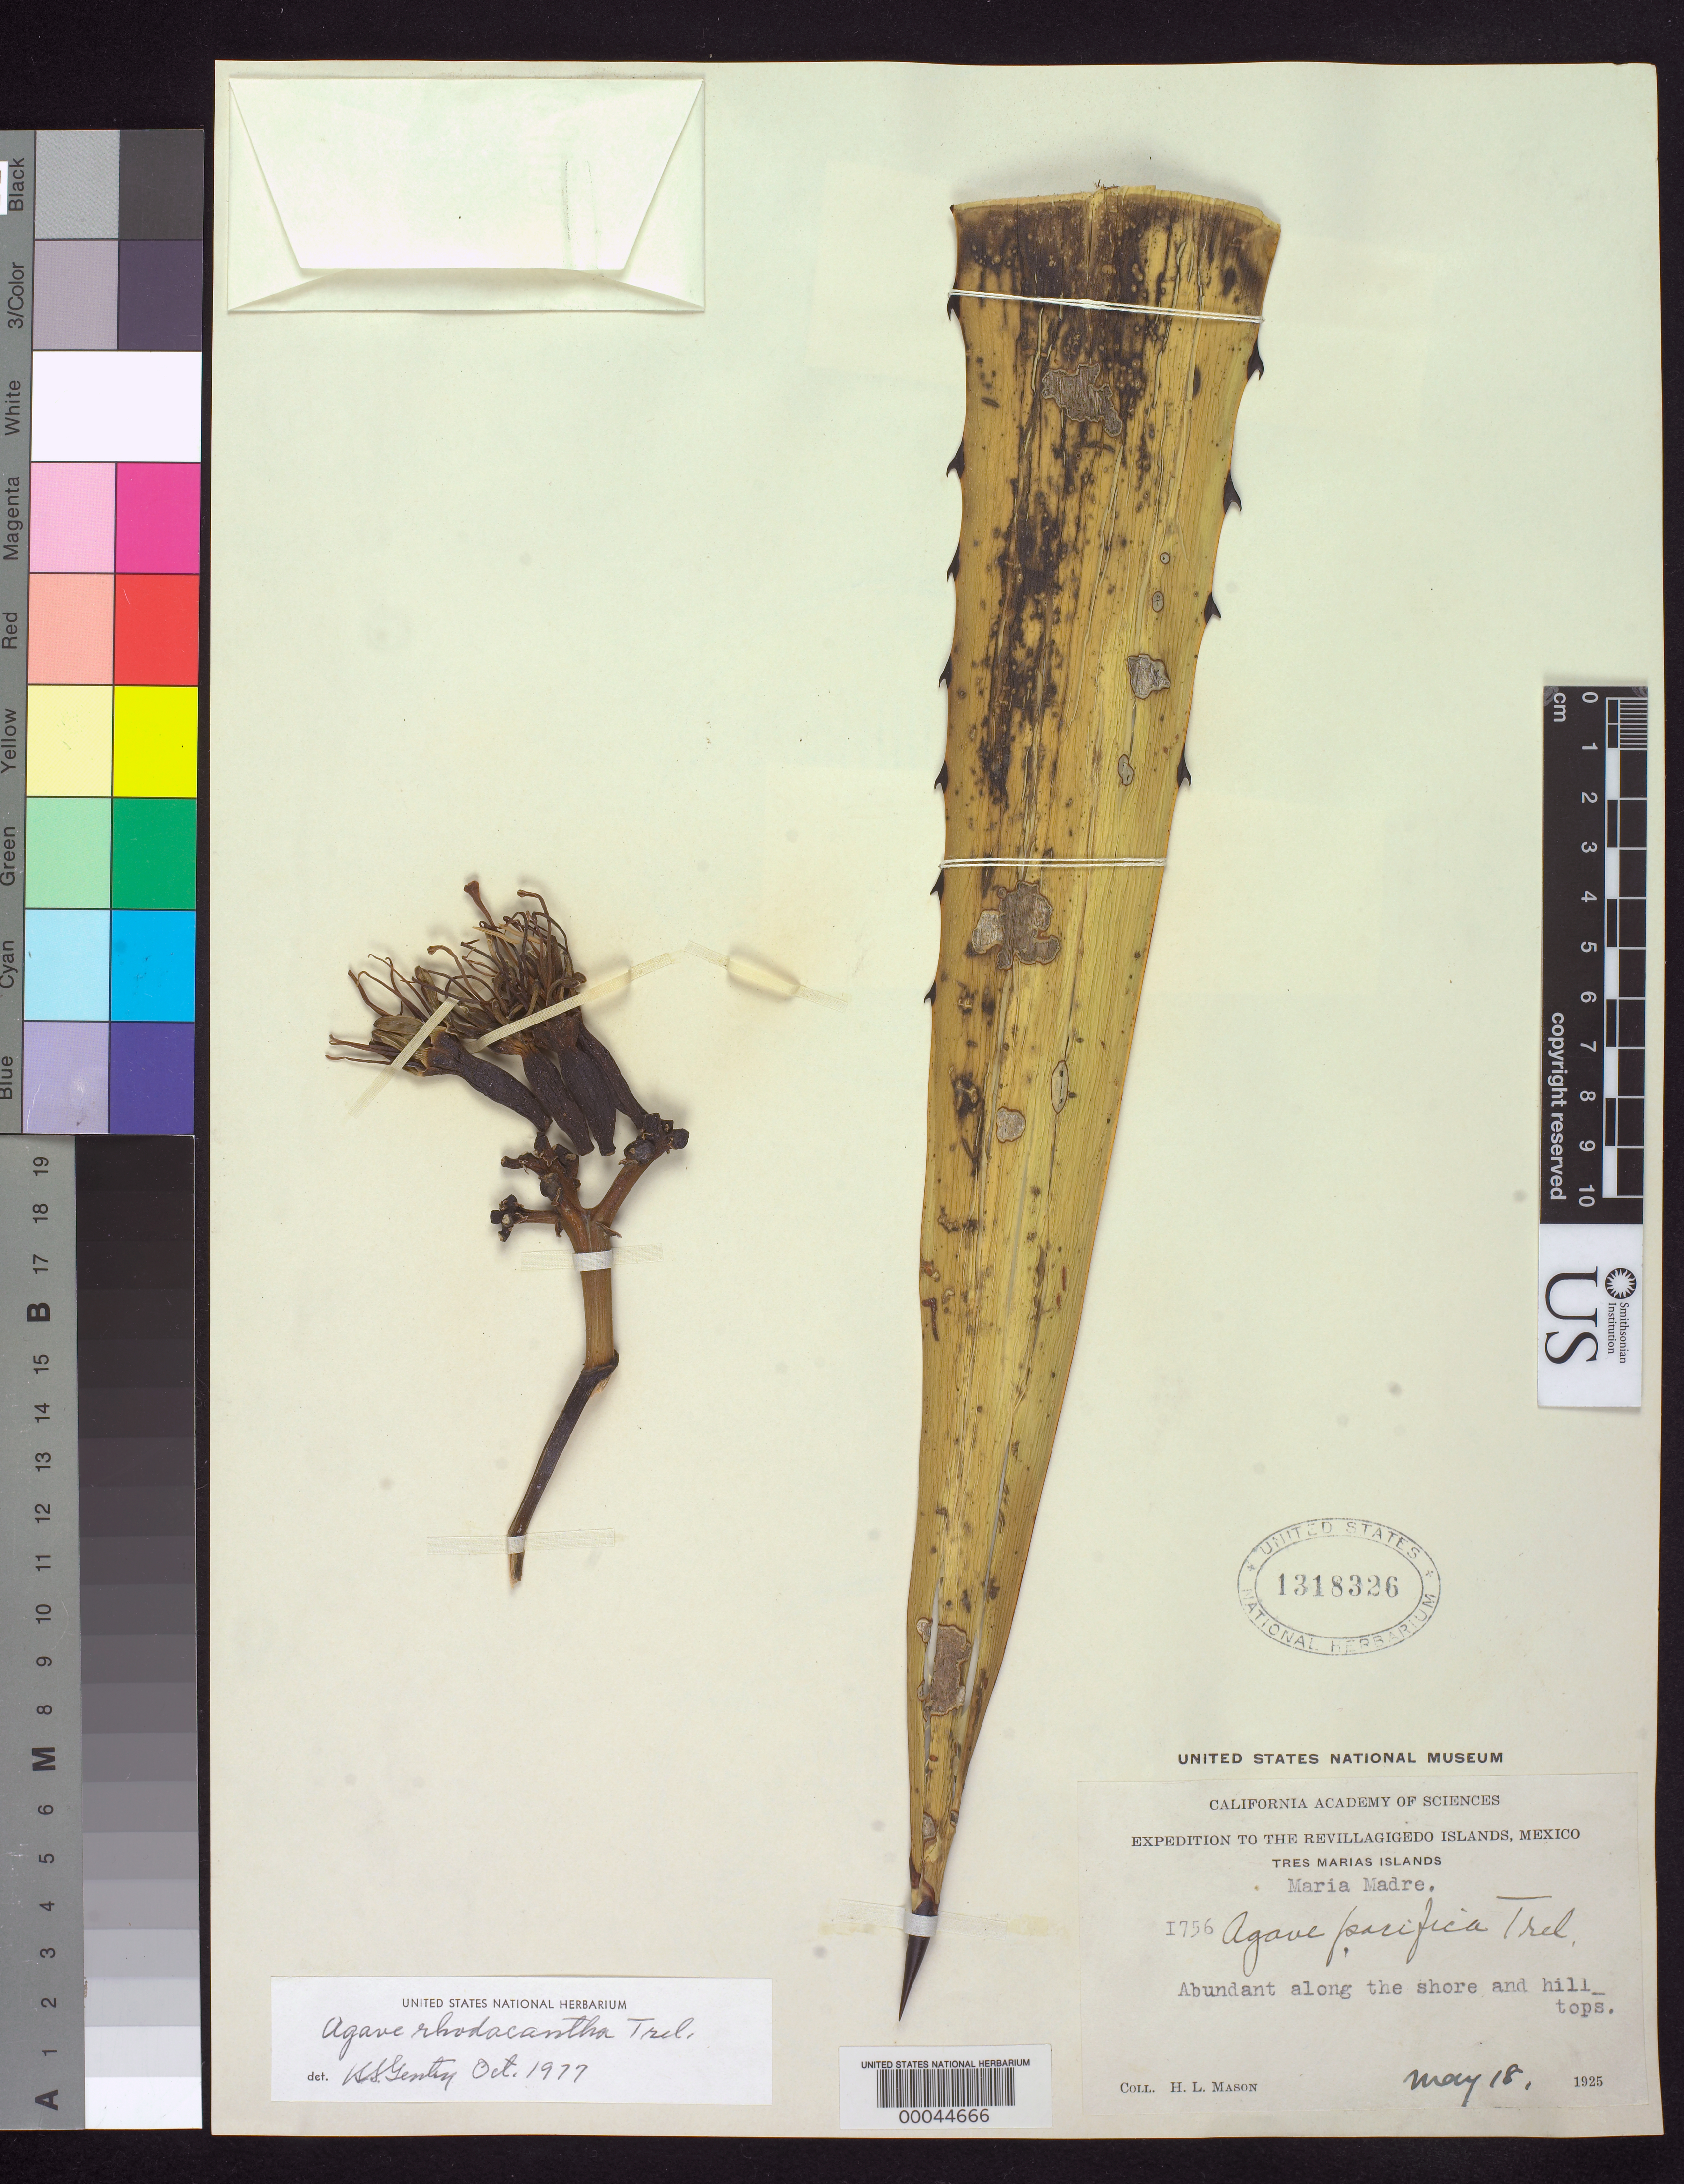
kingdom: Plantae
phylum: Tracheophyta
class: Liliopsida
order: Asparagales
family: Asparagaceae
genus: Agave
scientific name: Agave rhodacantha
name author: Trel.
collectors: H. L. Mason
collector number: I756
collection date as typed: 18 May 1925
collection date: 1925-05-18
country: Mexico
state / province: Nayarit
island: Maria Madre Island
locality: Revillagigedo is; tres maria group; maria madre i [Tres Marias Is.]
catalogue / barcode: US 1318326